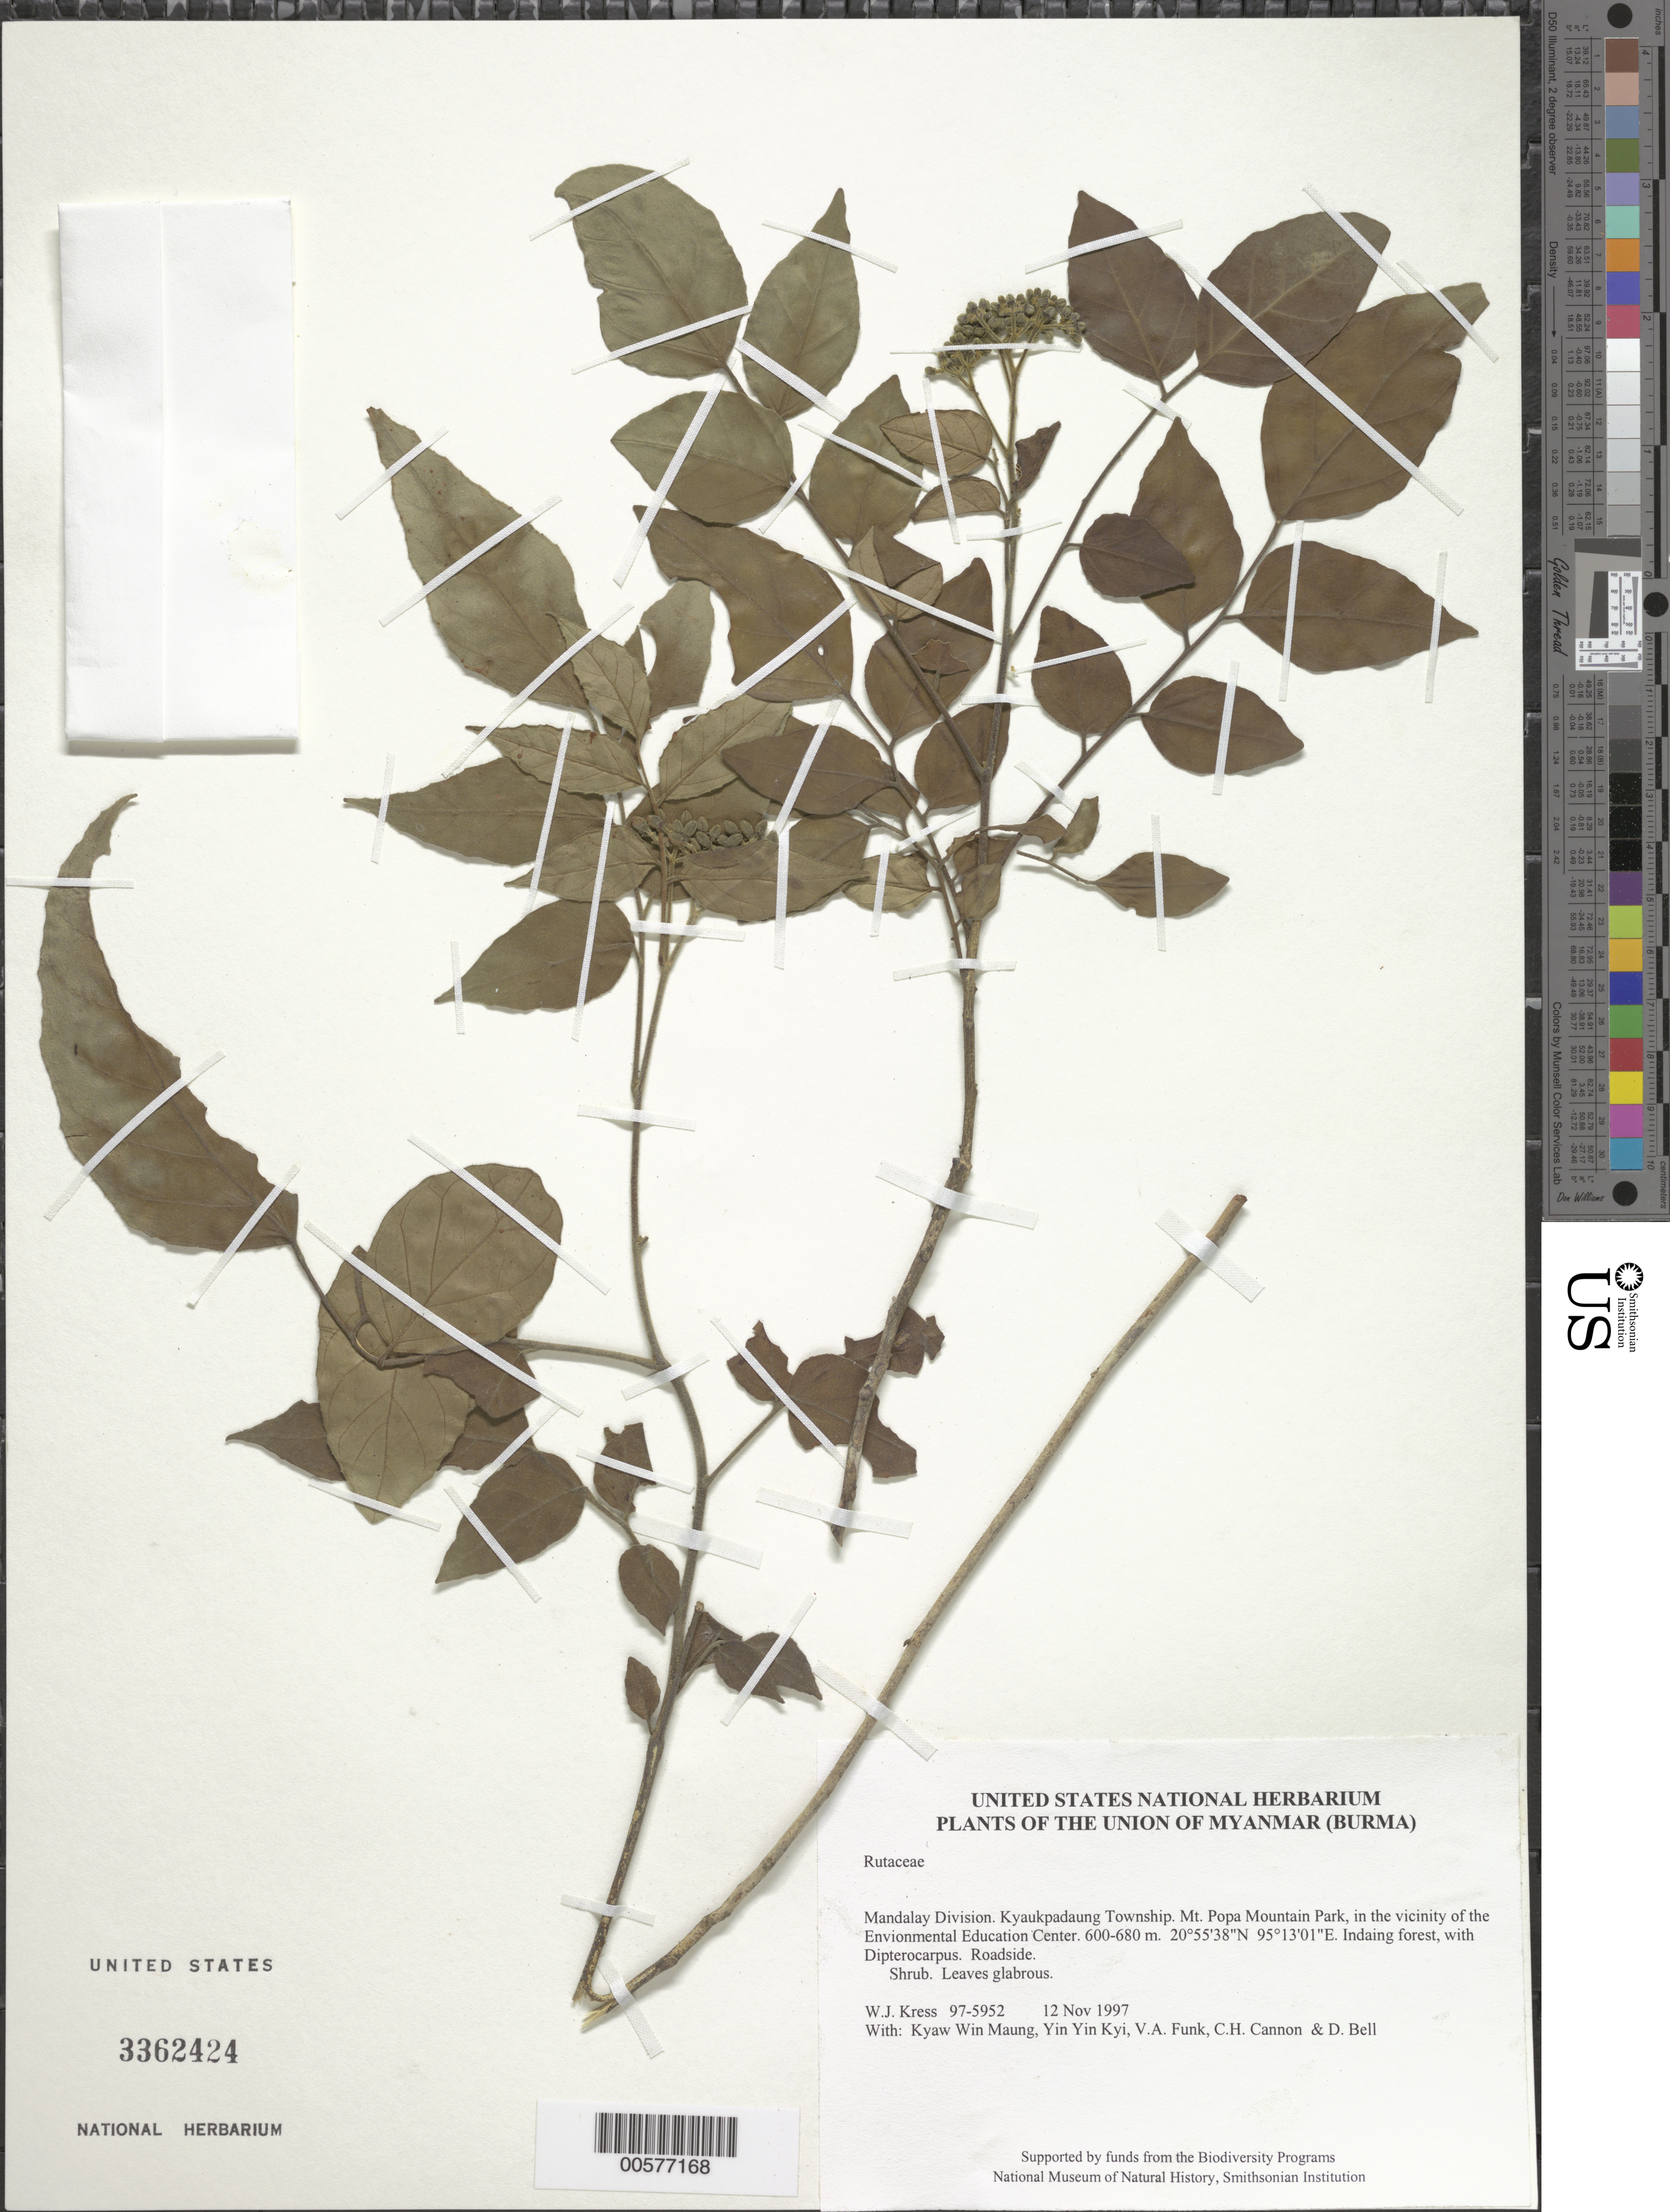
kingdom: Plantae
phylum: Tracheophyta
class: Magnoliopsida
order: Sapindales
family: Rutaceae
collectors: W. J. Kress, Kyaw Win Maung, Yin Yin Kyi, V. Funk, C. H. Cannon & D. A. Bell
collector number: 97-5952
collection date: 1997-11-12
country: Myanmar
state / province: Mandalay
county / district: Kyaukpadaung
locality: Mt. Popa Mountain Park, in the vicinity of the Envionmental Education Center.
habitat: Indaing forest, with Dipterocarpus. Roadside.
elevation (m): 600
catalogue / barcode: US 3362424